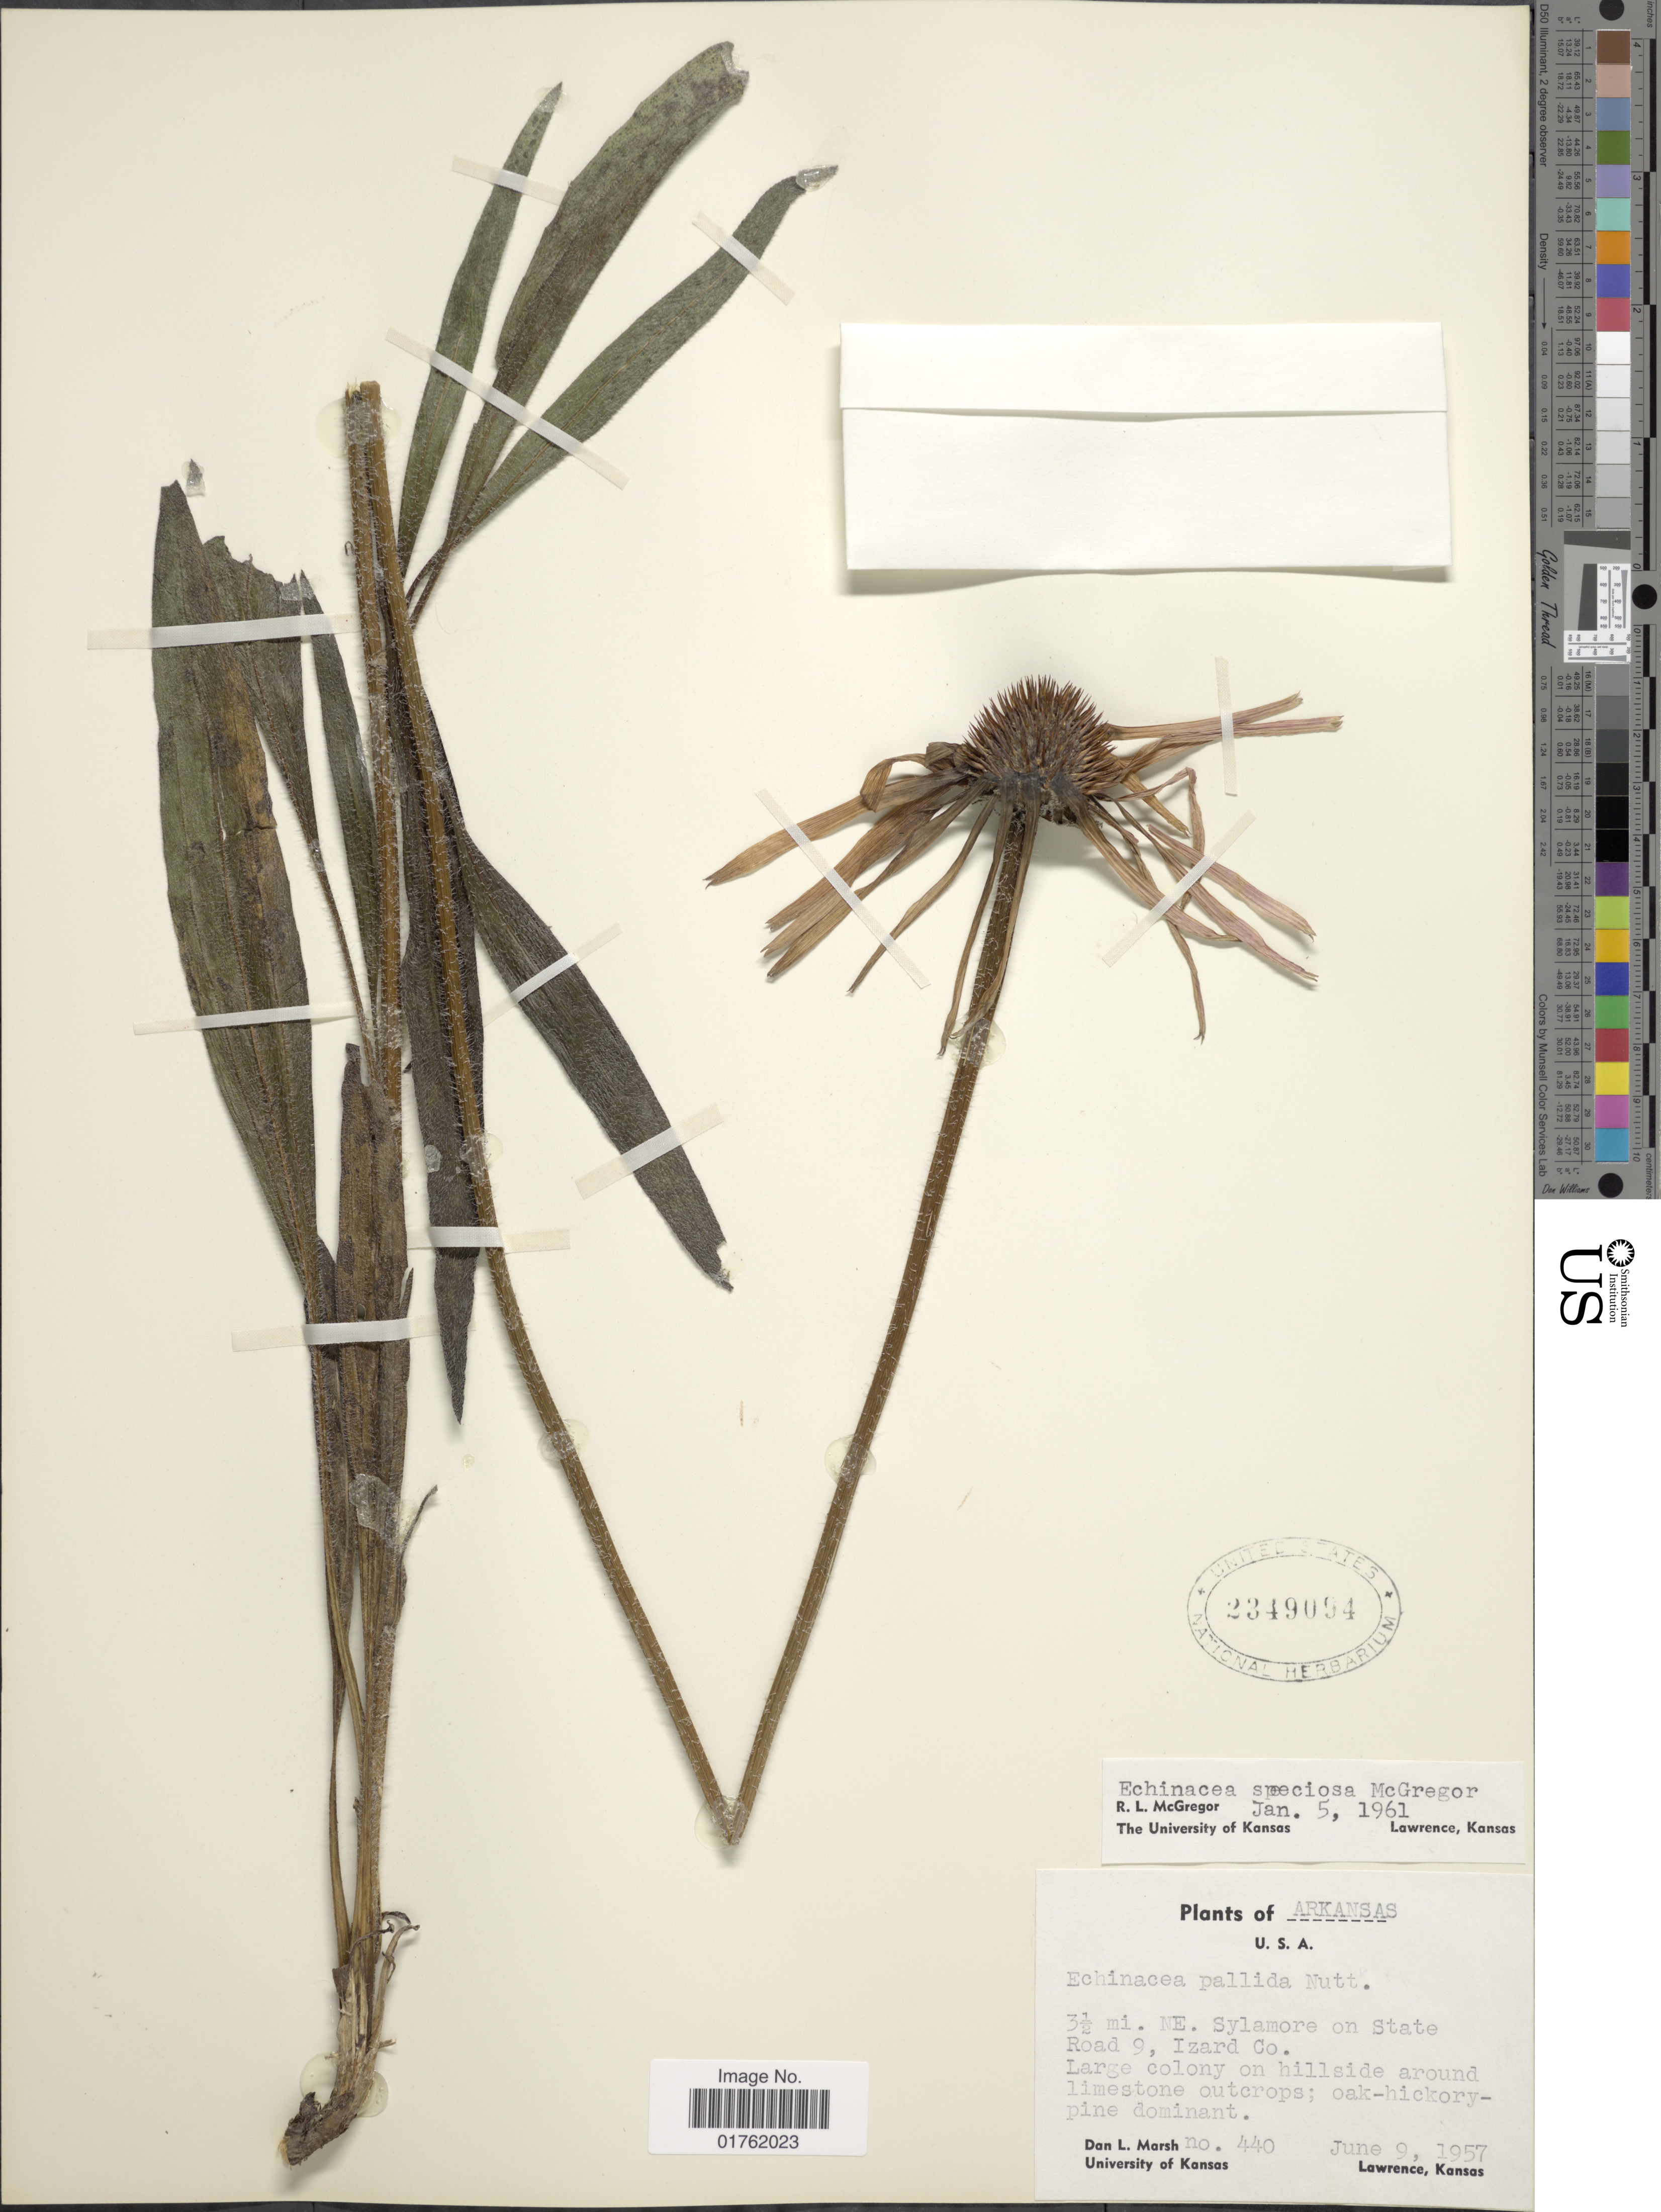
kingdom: Plantae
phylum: Tracheophyta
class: Magnoliopsida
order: Asterales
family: Asteraceae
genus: Echinacea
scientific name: Echinacea simulata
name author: McGregor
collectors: D. L. Marsh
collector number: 440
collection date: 1957-06-09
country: United States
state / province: Arkansas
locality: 3½ mi. NE Sylamore on State Road 9, Izard Co, large colony on hillside around limestone outcrops; oak-hickory-pine dominant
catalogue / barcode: US 2349094